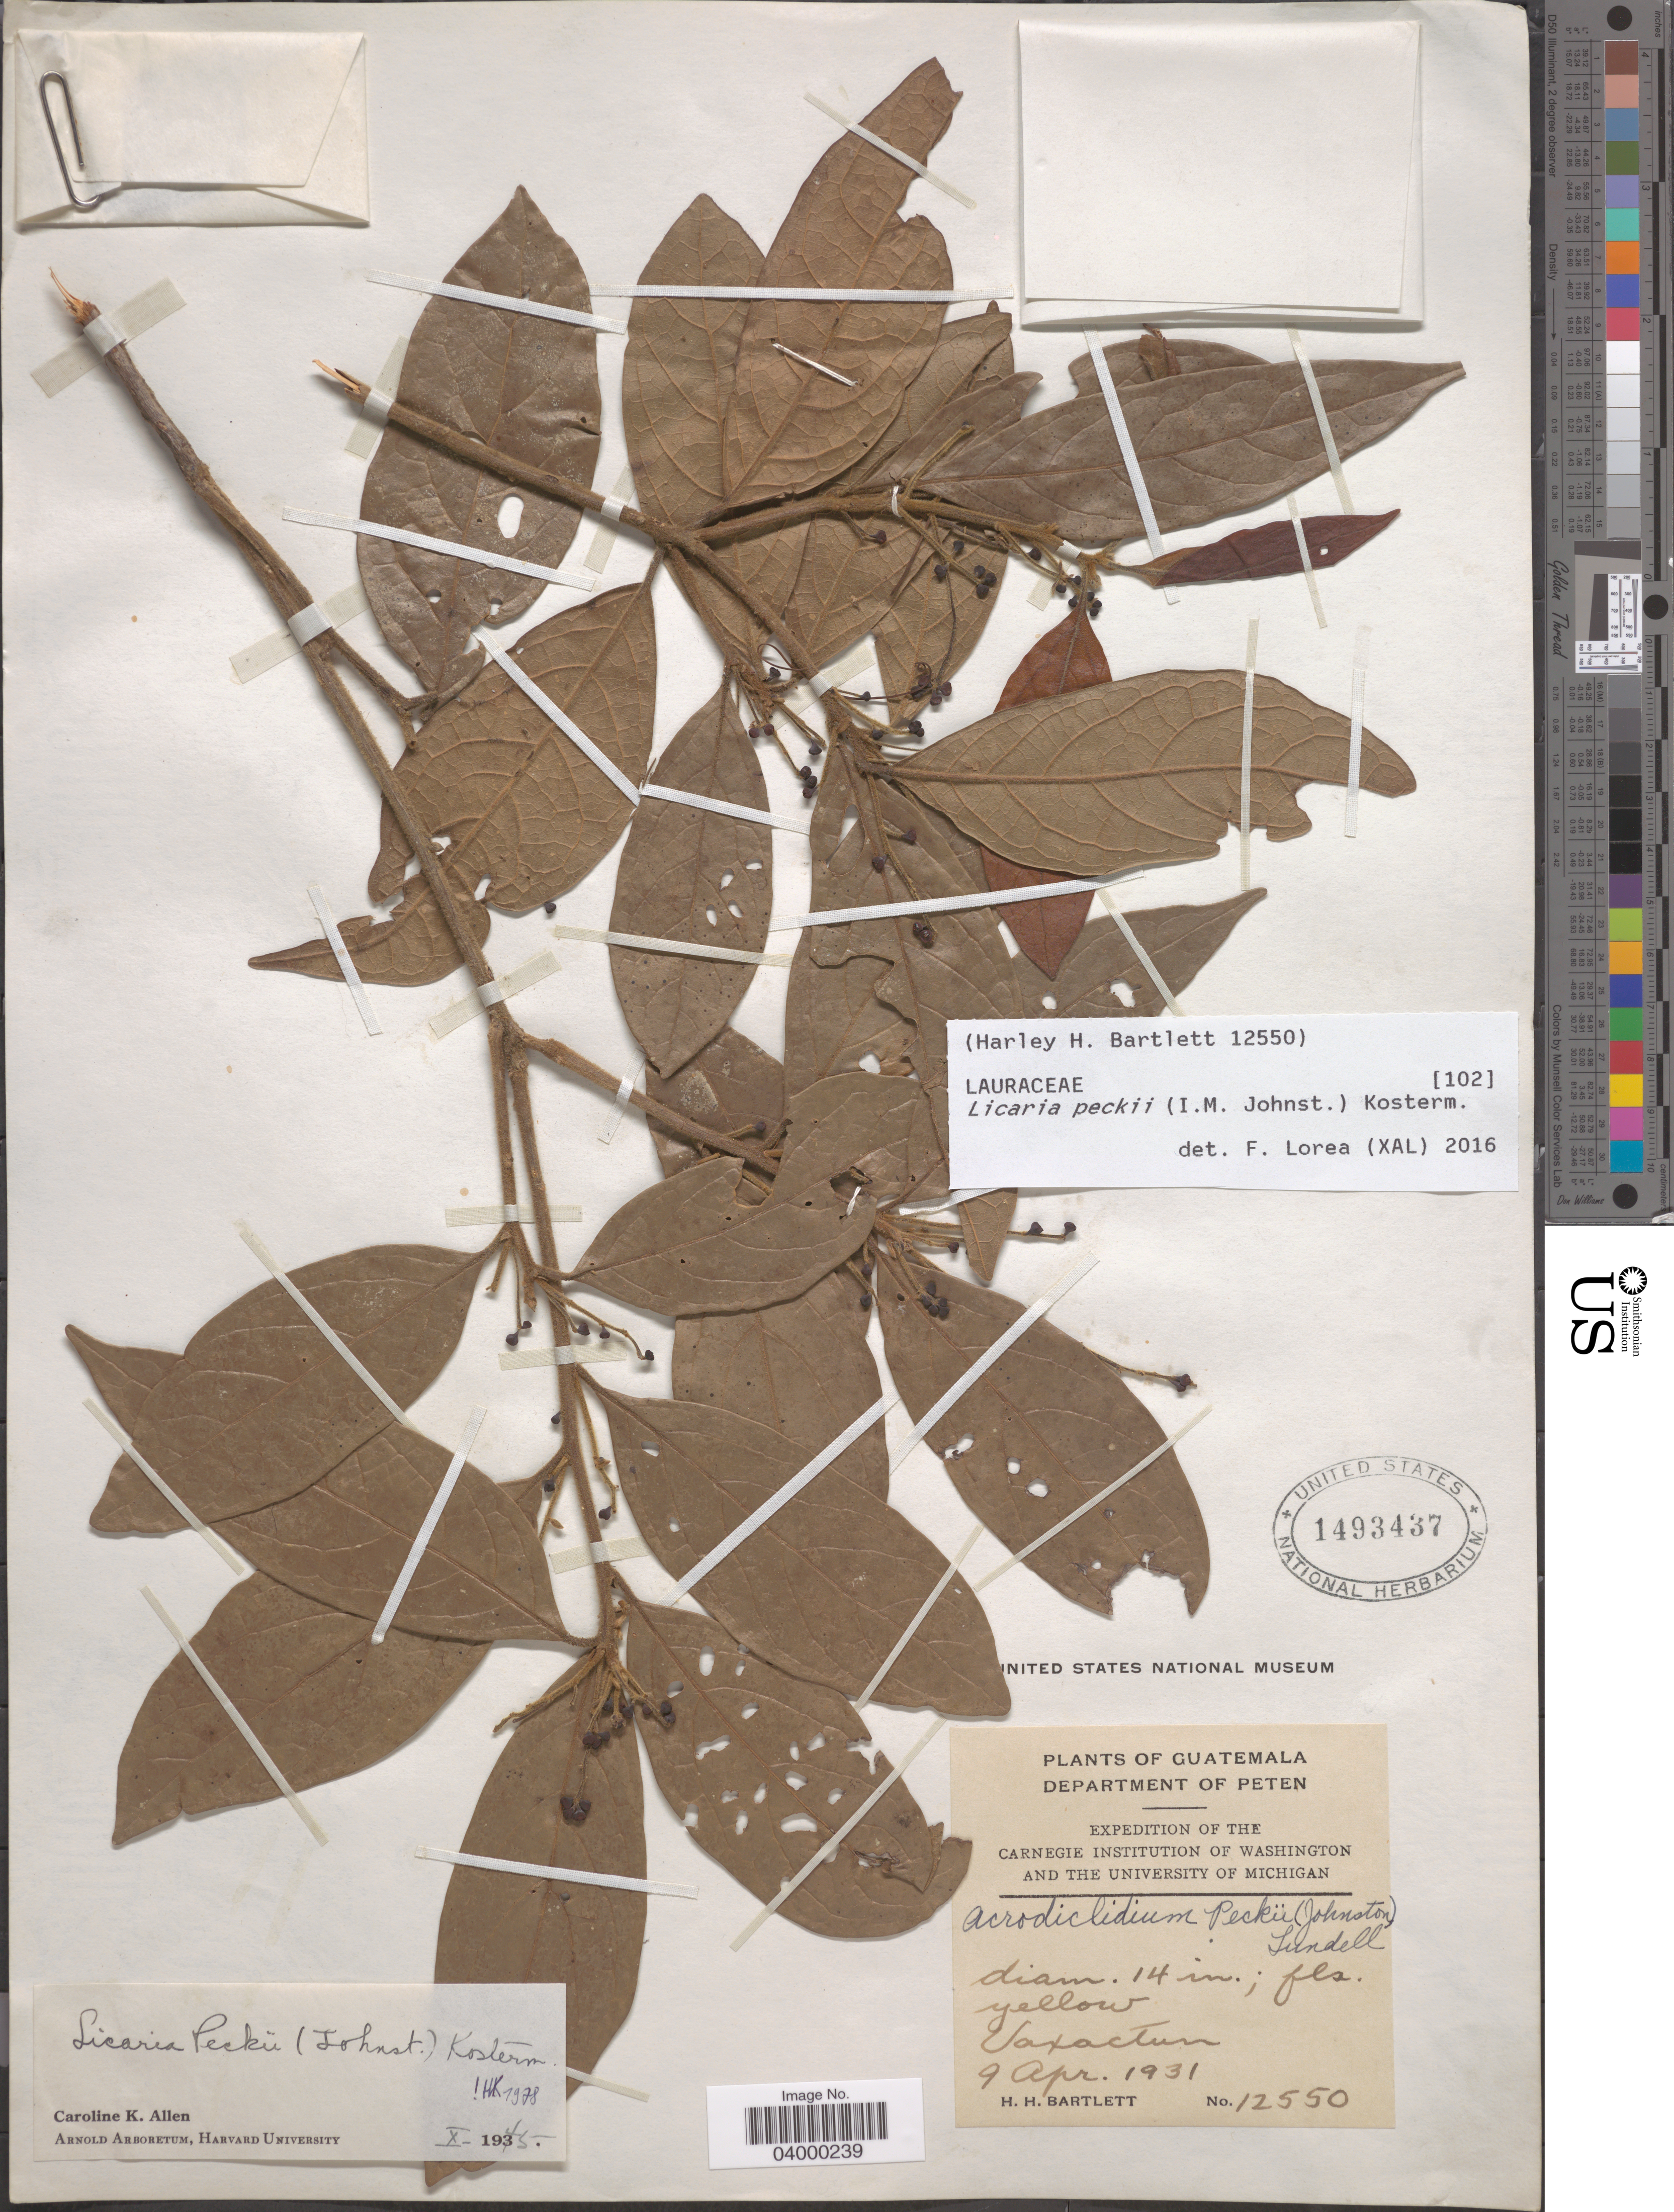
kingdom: Plantae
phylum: Tracheophyta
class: Magnoliopsida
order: Laurales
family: Lauraceae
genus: Licaria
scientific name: Licaria peckii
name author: (I.M. Johnst.) Kosterm.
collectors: H. H. Bartlett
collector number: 12550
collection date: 1931-04-09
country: Guatemala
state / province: El Peten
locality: Department of Peten. Uaxactun.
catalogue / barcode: US 1493437